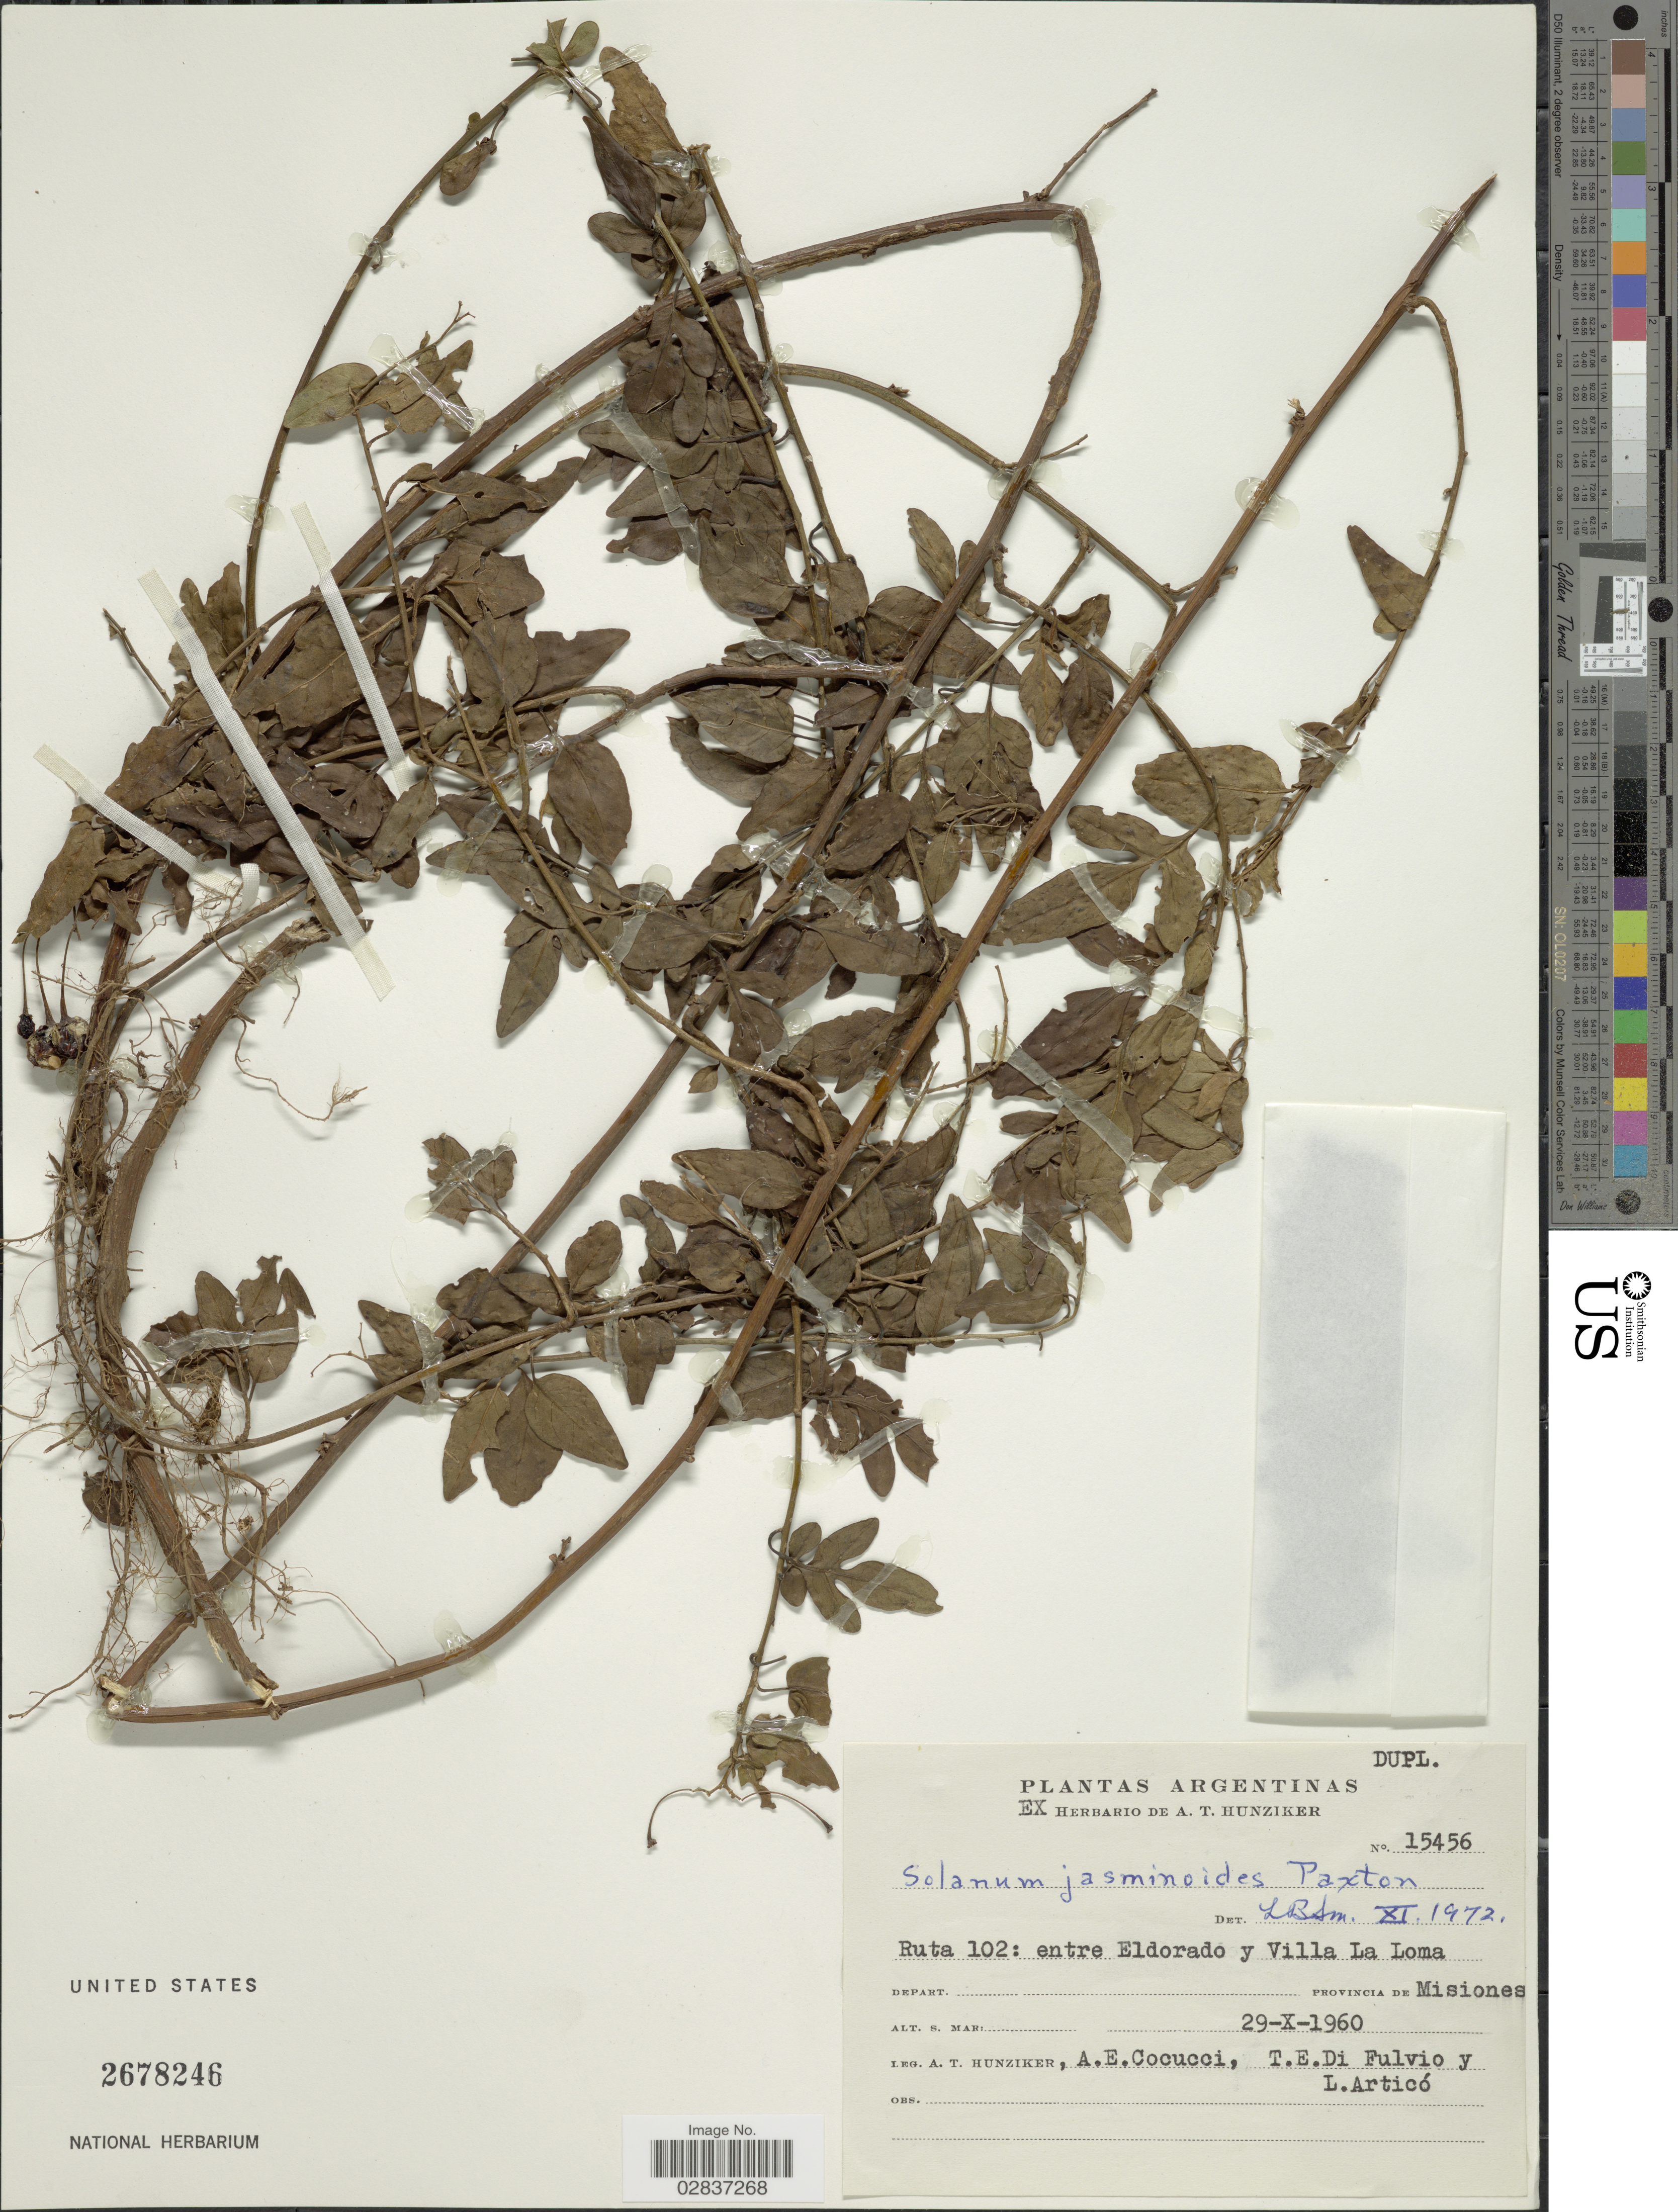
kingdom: Plantae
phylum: Tracheophyta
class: Magnoliopsida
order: Solanales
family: Solanaceae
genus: Solanum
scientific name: Solanum boerhaviifolium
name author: Sendtn.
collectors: A. T. Hunziker, A. Cocucci, T. E. Di Fulvio & L. Articó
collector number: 15456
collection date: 1960-10-29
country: Argentina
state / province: Misiones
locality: Ruta 102: entre Eldorado y Villa La Loma, Provincia de Misiones.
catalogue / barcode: US 2678246